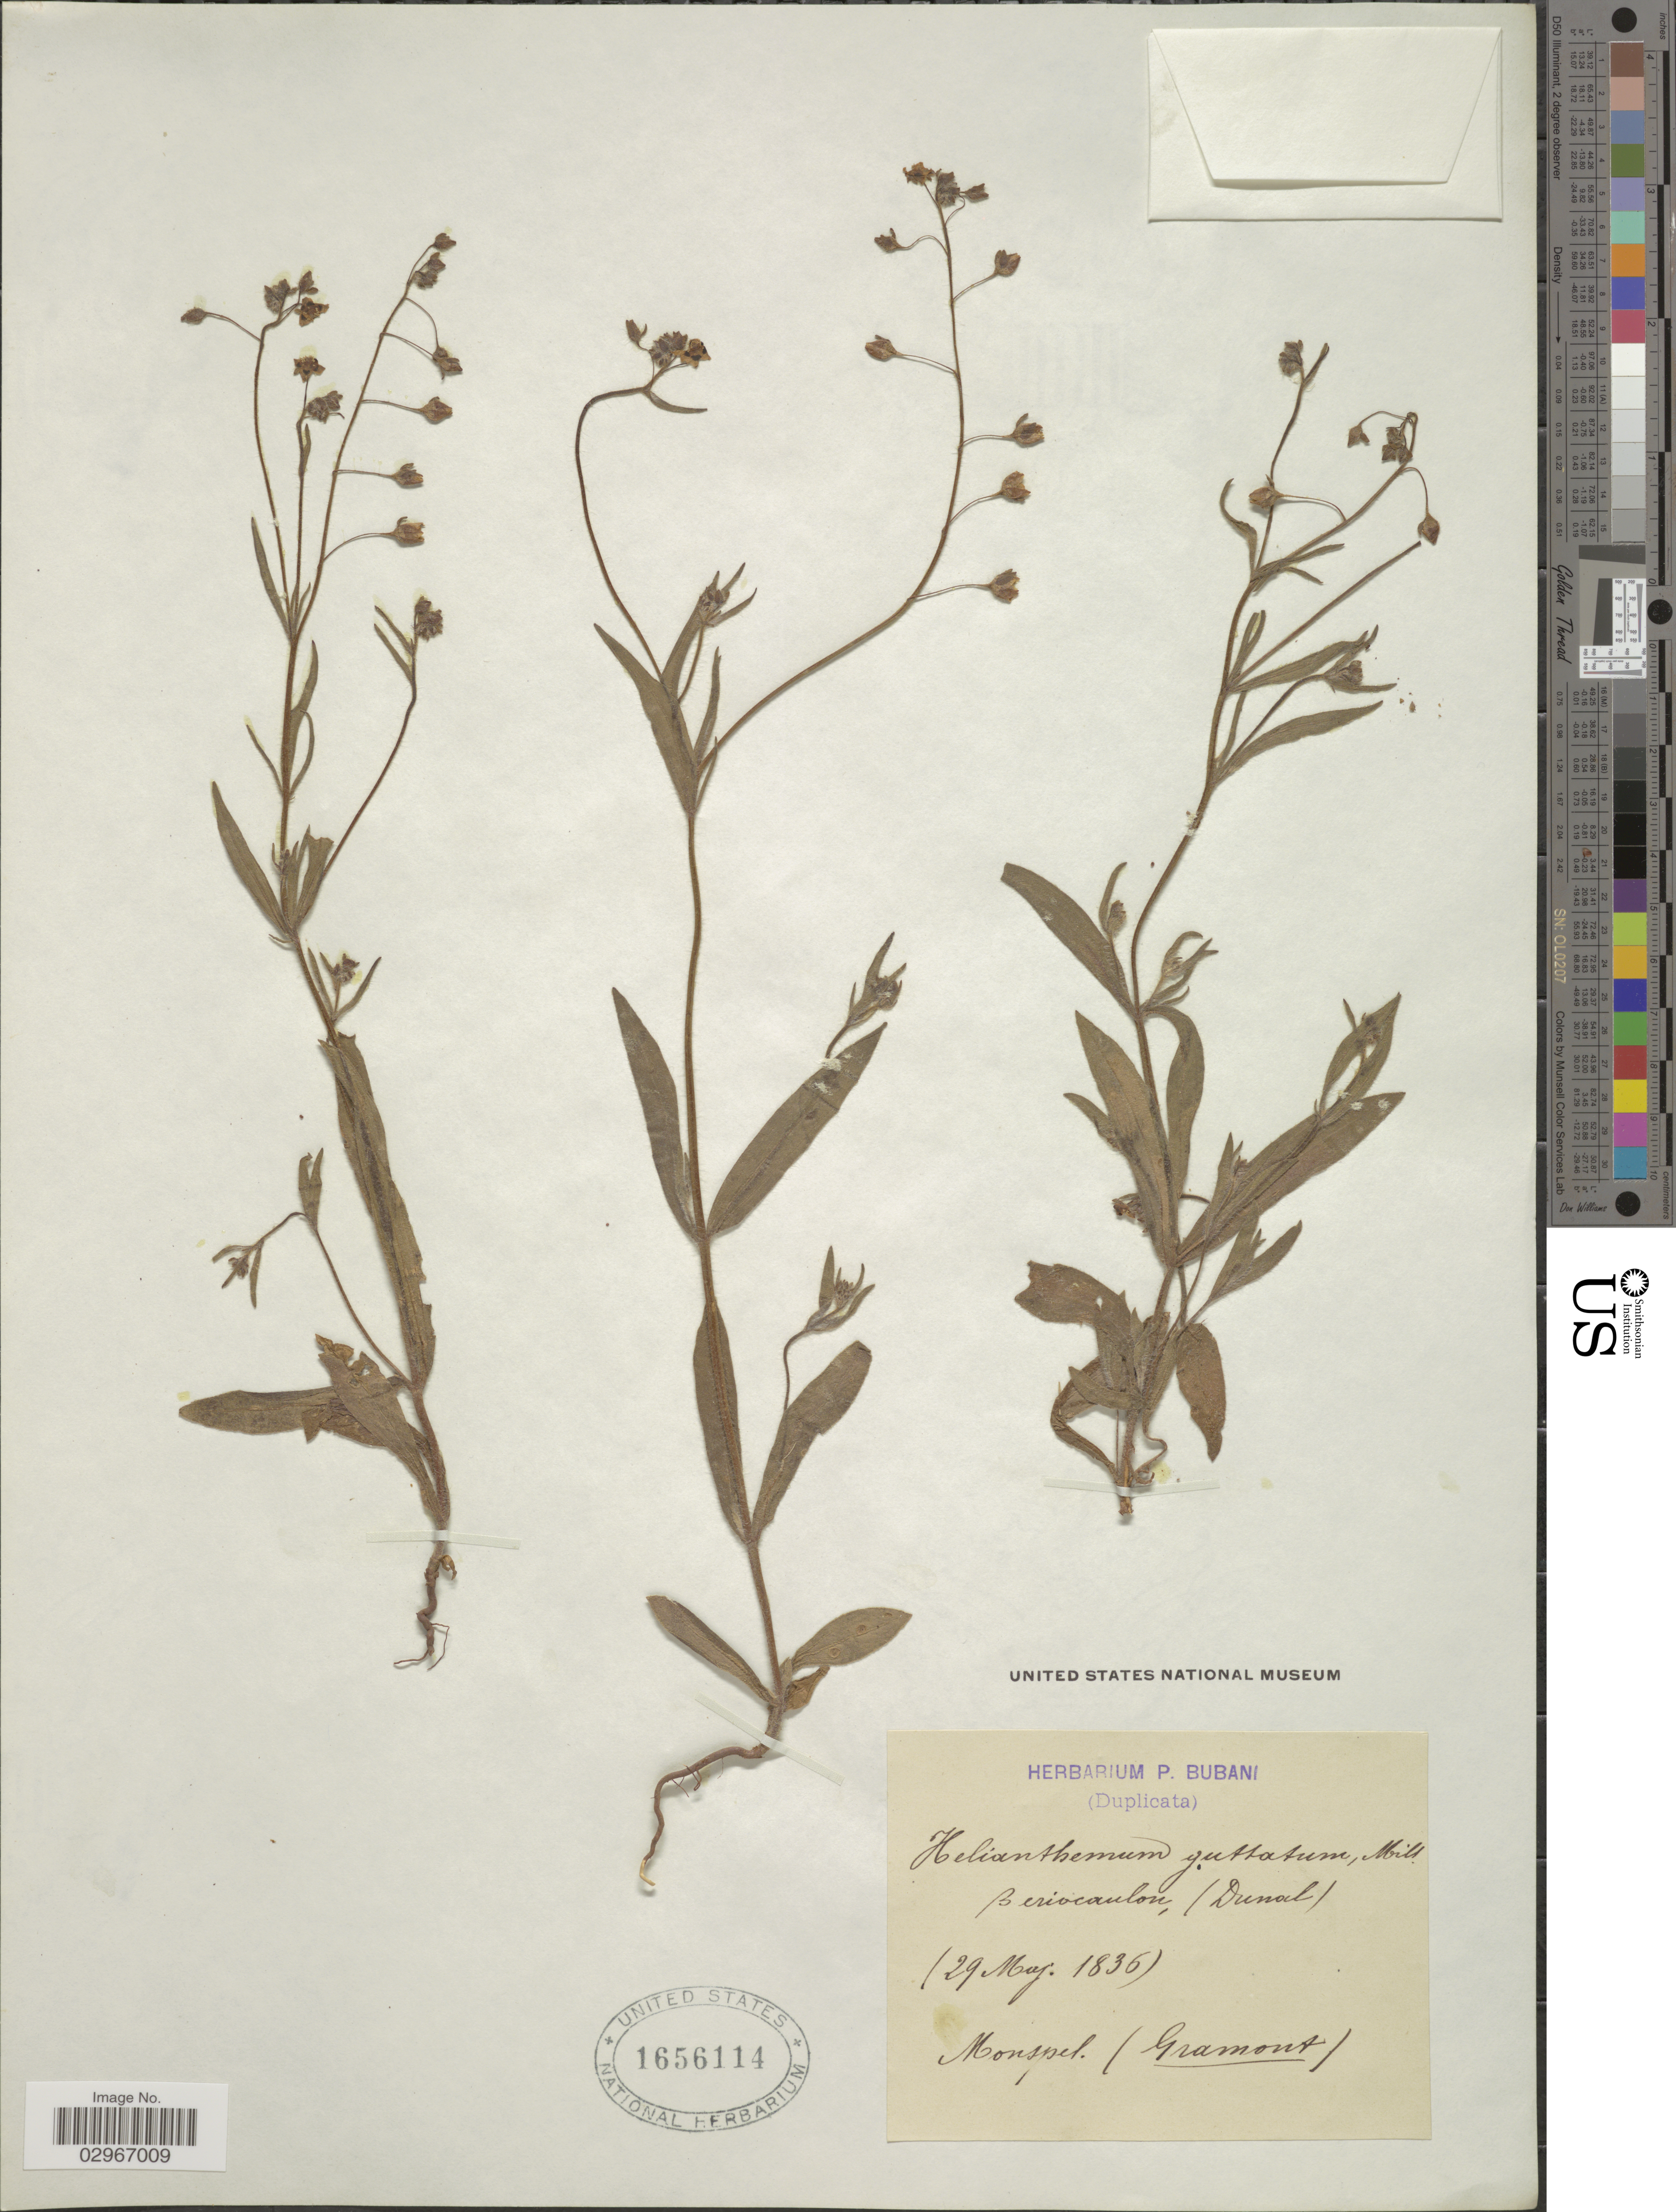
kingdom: Plantae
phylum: Tracheophyta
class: Magnoliopsida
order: Malvales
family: Cistaceae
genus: Helianthemum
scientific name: Helianthemum guttatum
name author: (L.) Mill.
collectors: ex herb. P. Bubani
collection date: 1836-05-29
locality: Monspel (Gramont).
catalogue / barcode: US 1656114